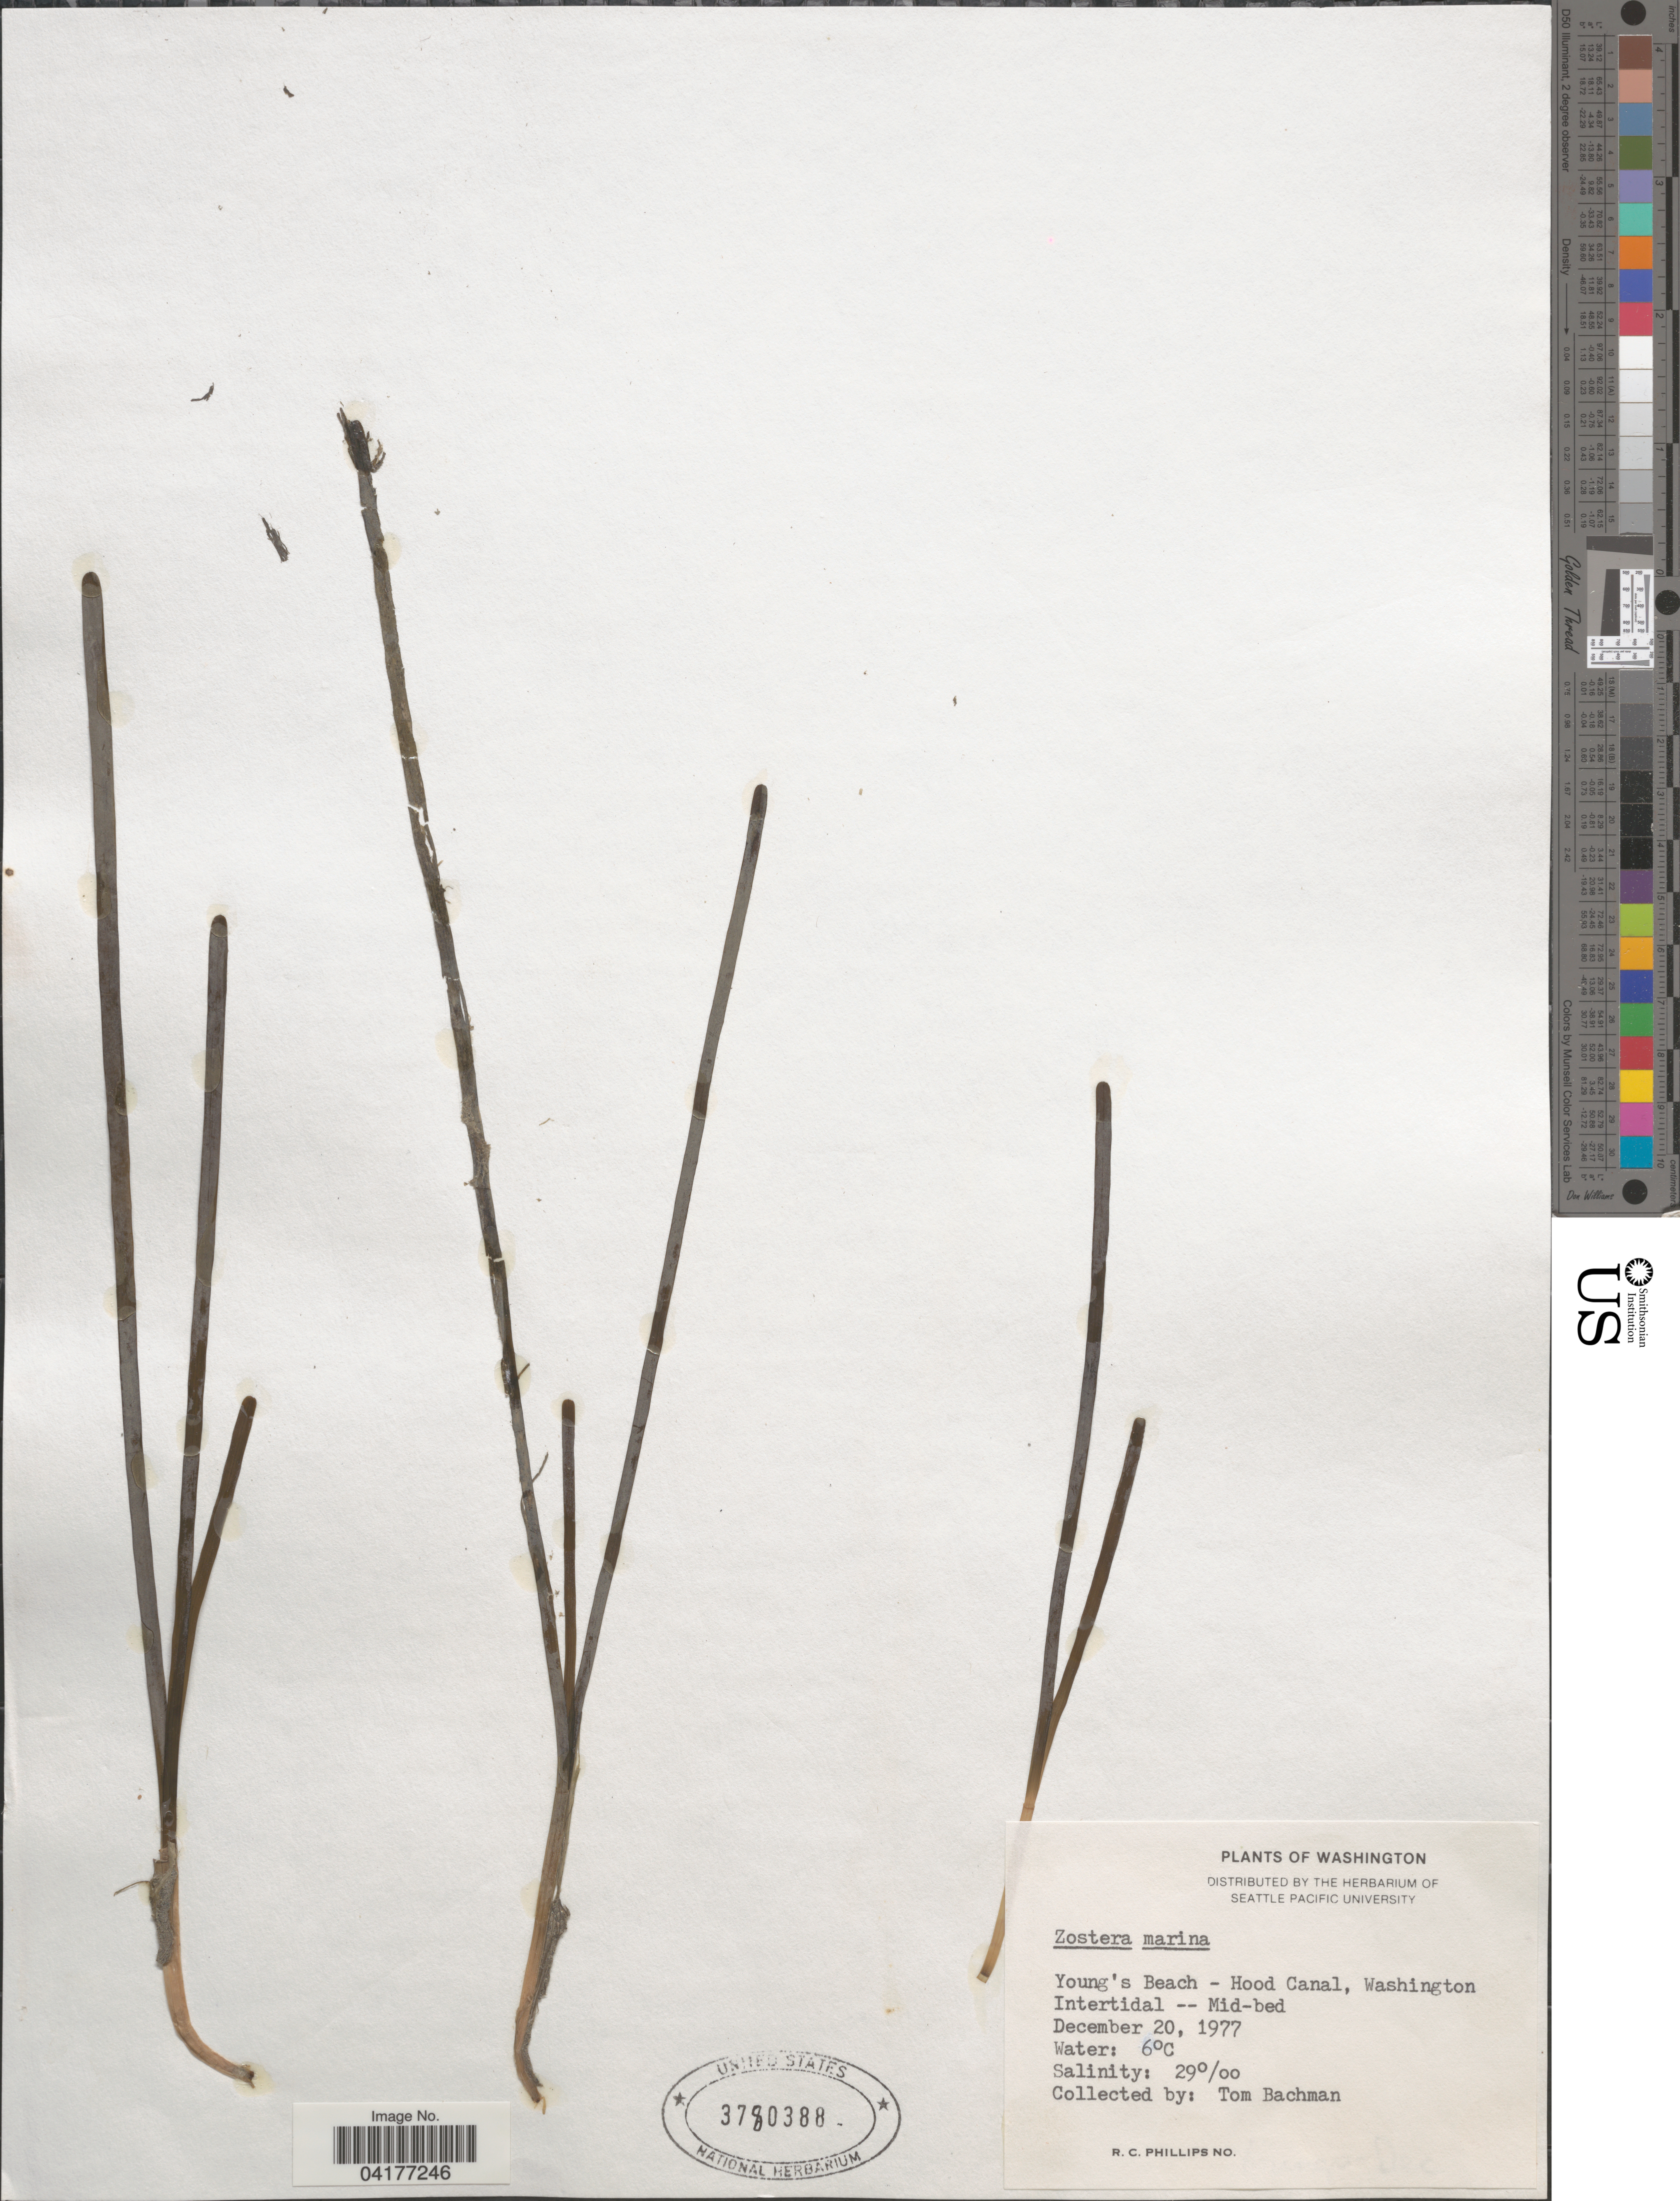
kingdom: Plantae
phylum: Tracheophyta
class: Liliopsida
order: Alismatales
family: Zosteraceae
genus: Zostera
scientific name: Zostera marina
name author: L.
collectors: T. Bachman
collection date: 1977-12-20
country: United States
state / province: Washington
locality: Young's Beach - Hood Canal. Intertidal -- Mid-bed.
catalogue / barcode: US 3780388